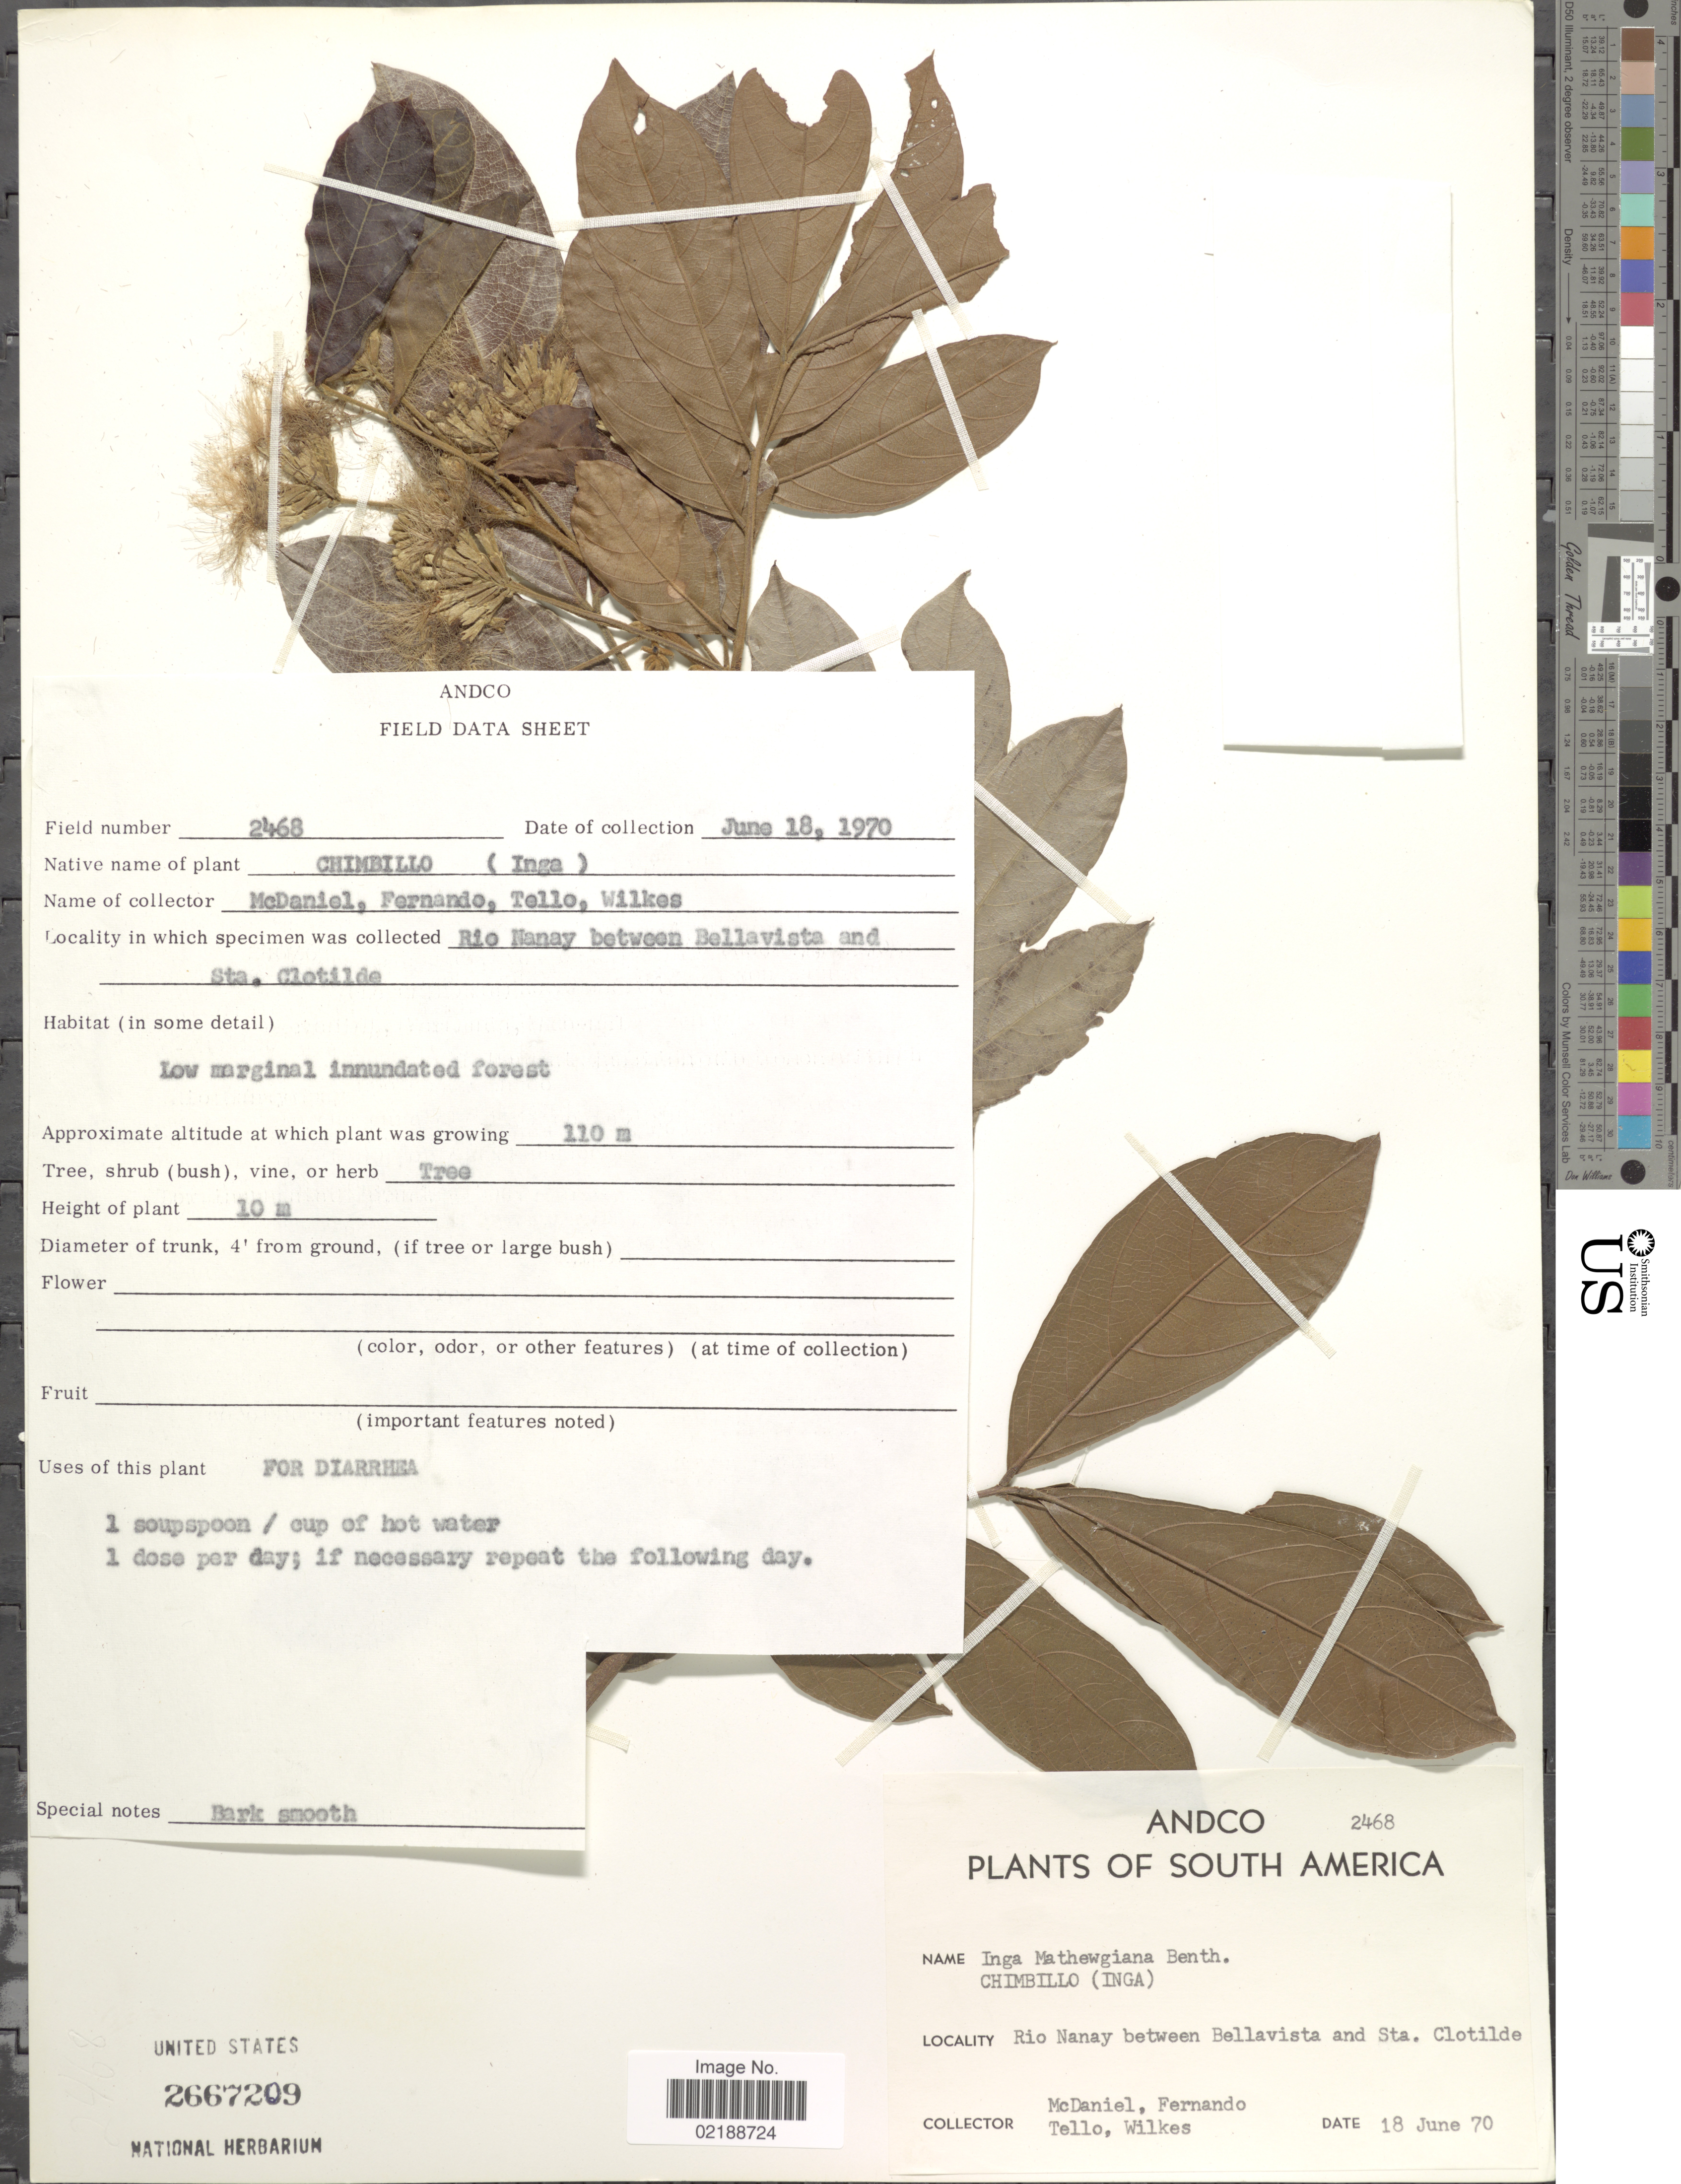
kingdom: Plantae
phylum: Tracheophyta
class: Magnoliopsida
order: Fabales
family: Fabaceae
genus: Inga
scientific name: Inga nobilis subsp. nobilis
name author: Willd.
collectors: -- McDaniel, -- Fernando, -. Tello & Wilkes Explor. Exped.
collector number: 2468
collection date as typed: Transcribed d/m/y: 18/6/70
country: Peru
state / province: Loreto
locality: Rio Nanay between Bellavsita and Sta Clotilde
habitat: Low marginal innundated forest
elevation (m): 110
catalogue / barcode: US 2667209